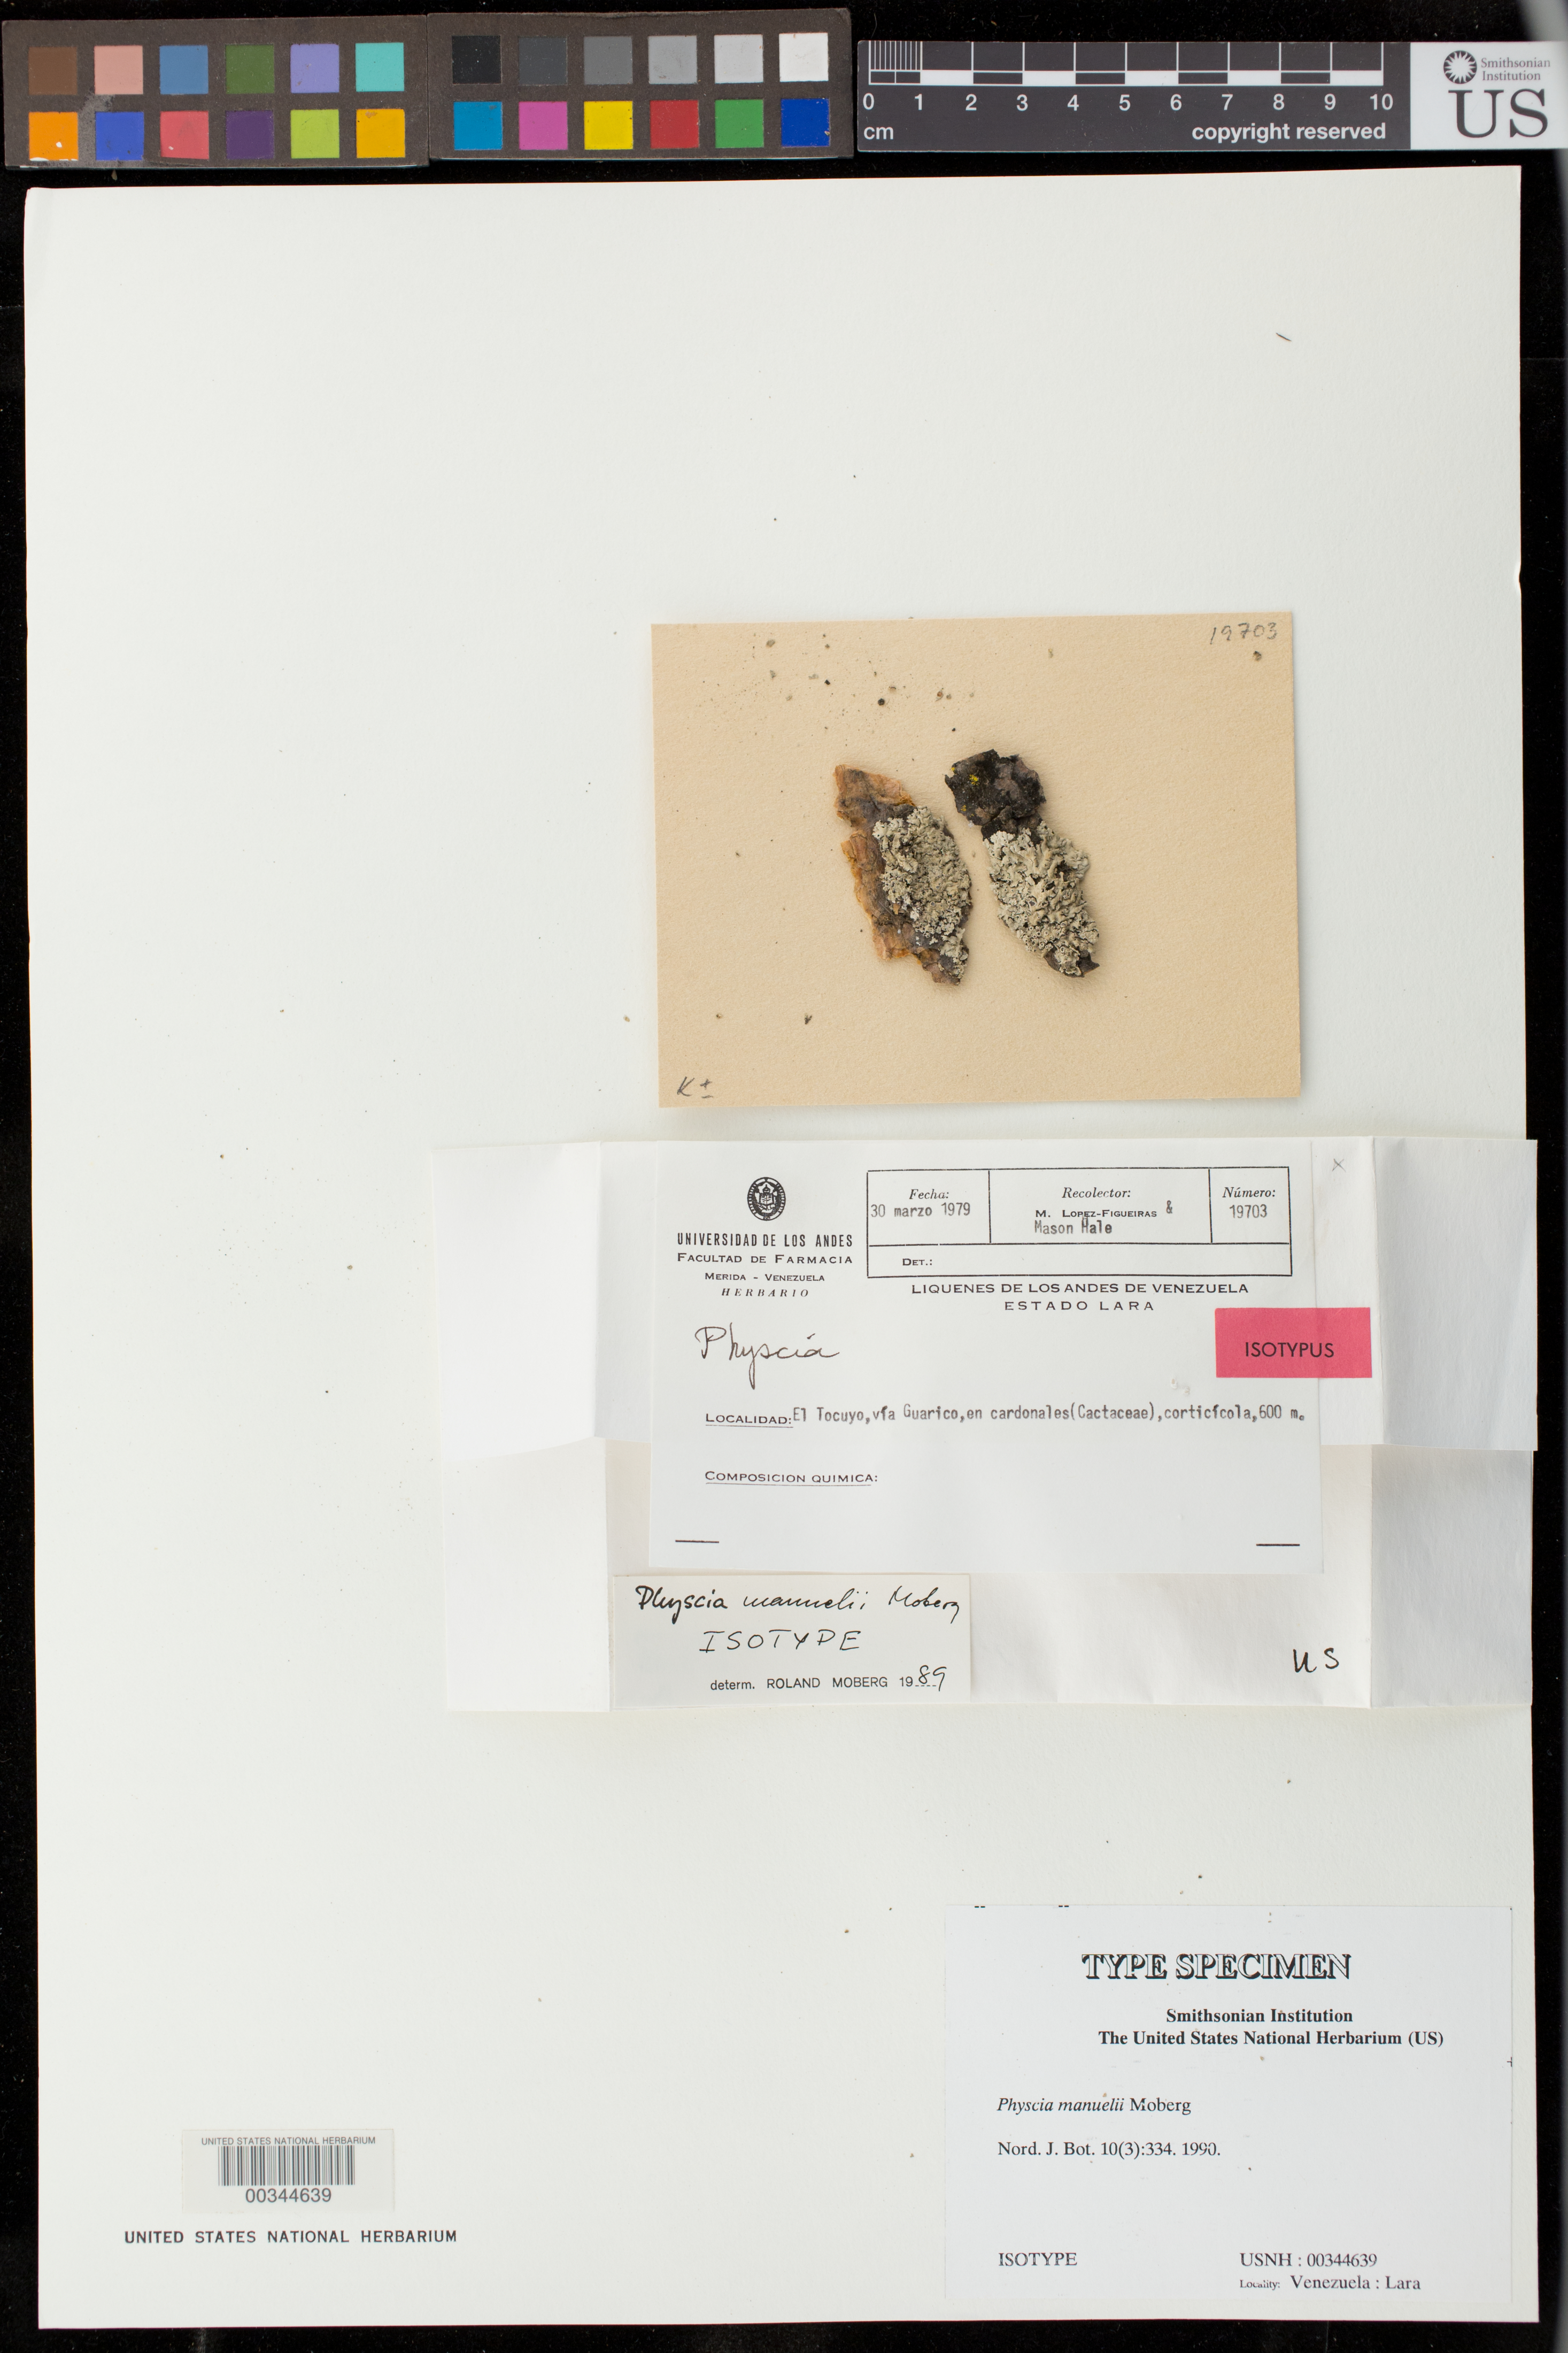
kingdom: Fungi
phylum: Ascomycota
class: Lecanoromycetes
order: Caliciales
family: Physciaceae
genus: Physcia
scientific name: Physcia manuelii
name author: Moberg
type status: Isotype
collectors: M. López Figueiras & M. Hale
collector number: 19703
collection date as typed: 30 Mar 1979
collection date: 1979-03-30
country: Venezuela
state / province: Lara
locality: El Tocuyo, via Guarico, em (?) Cardonales.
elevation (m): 600